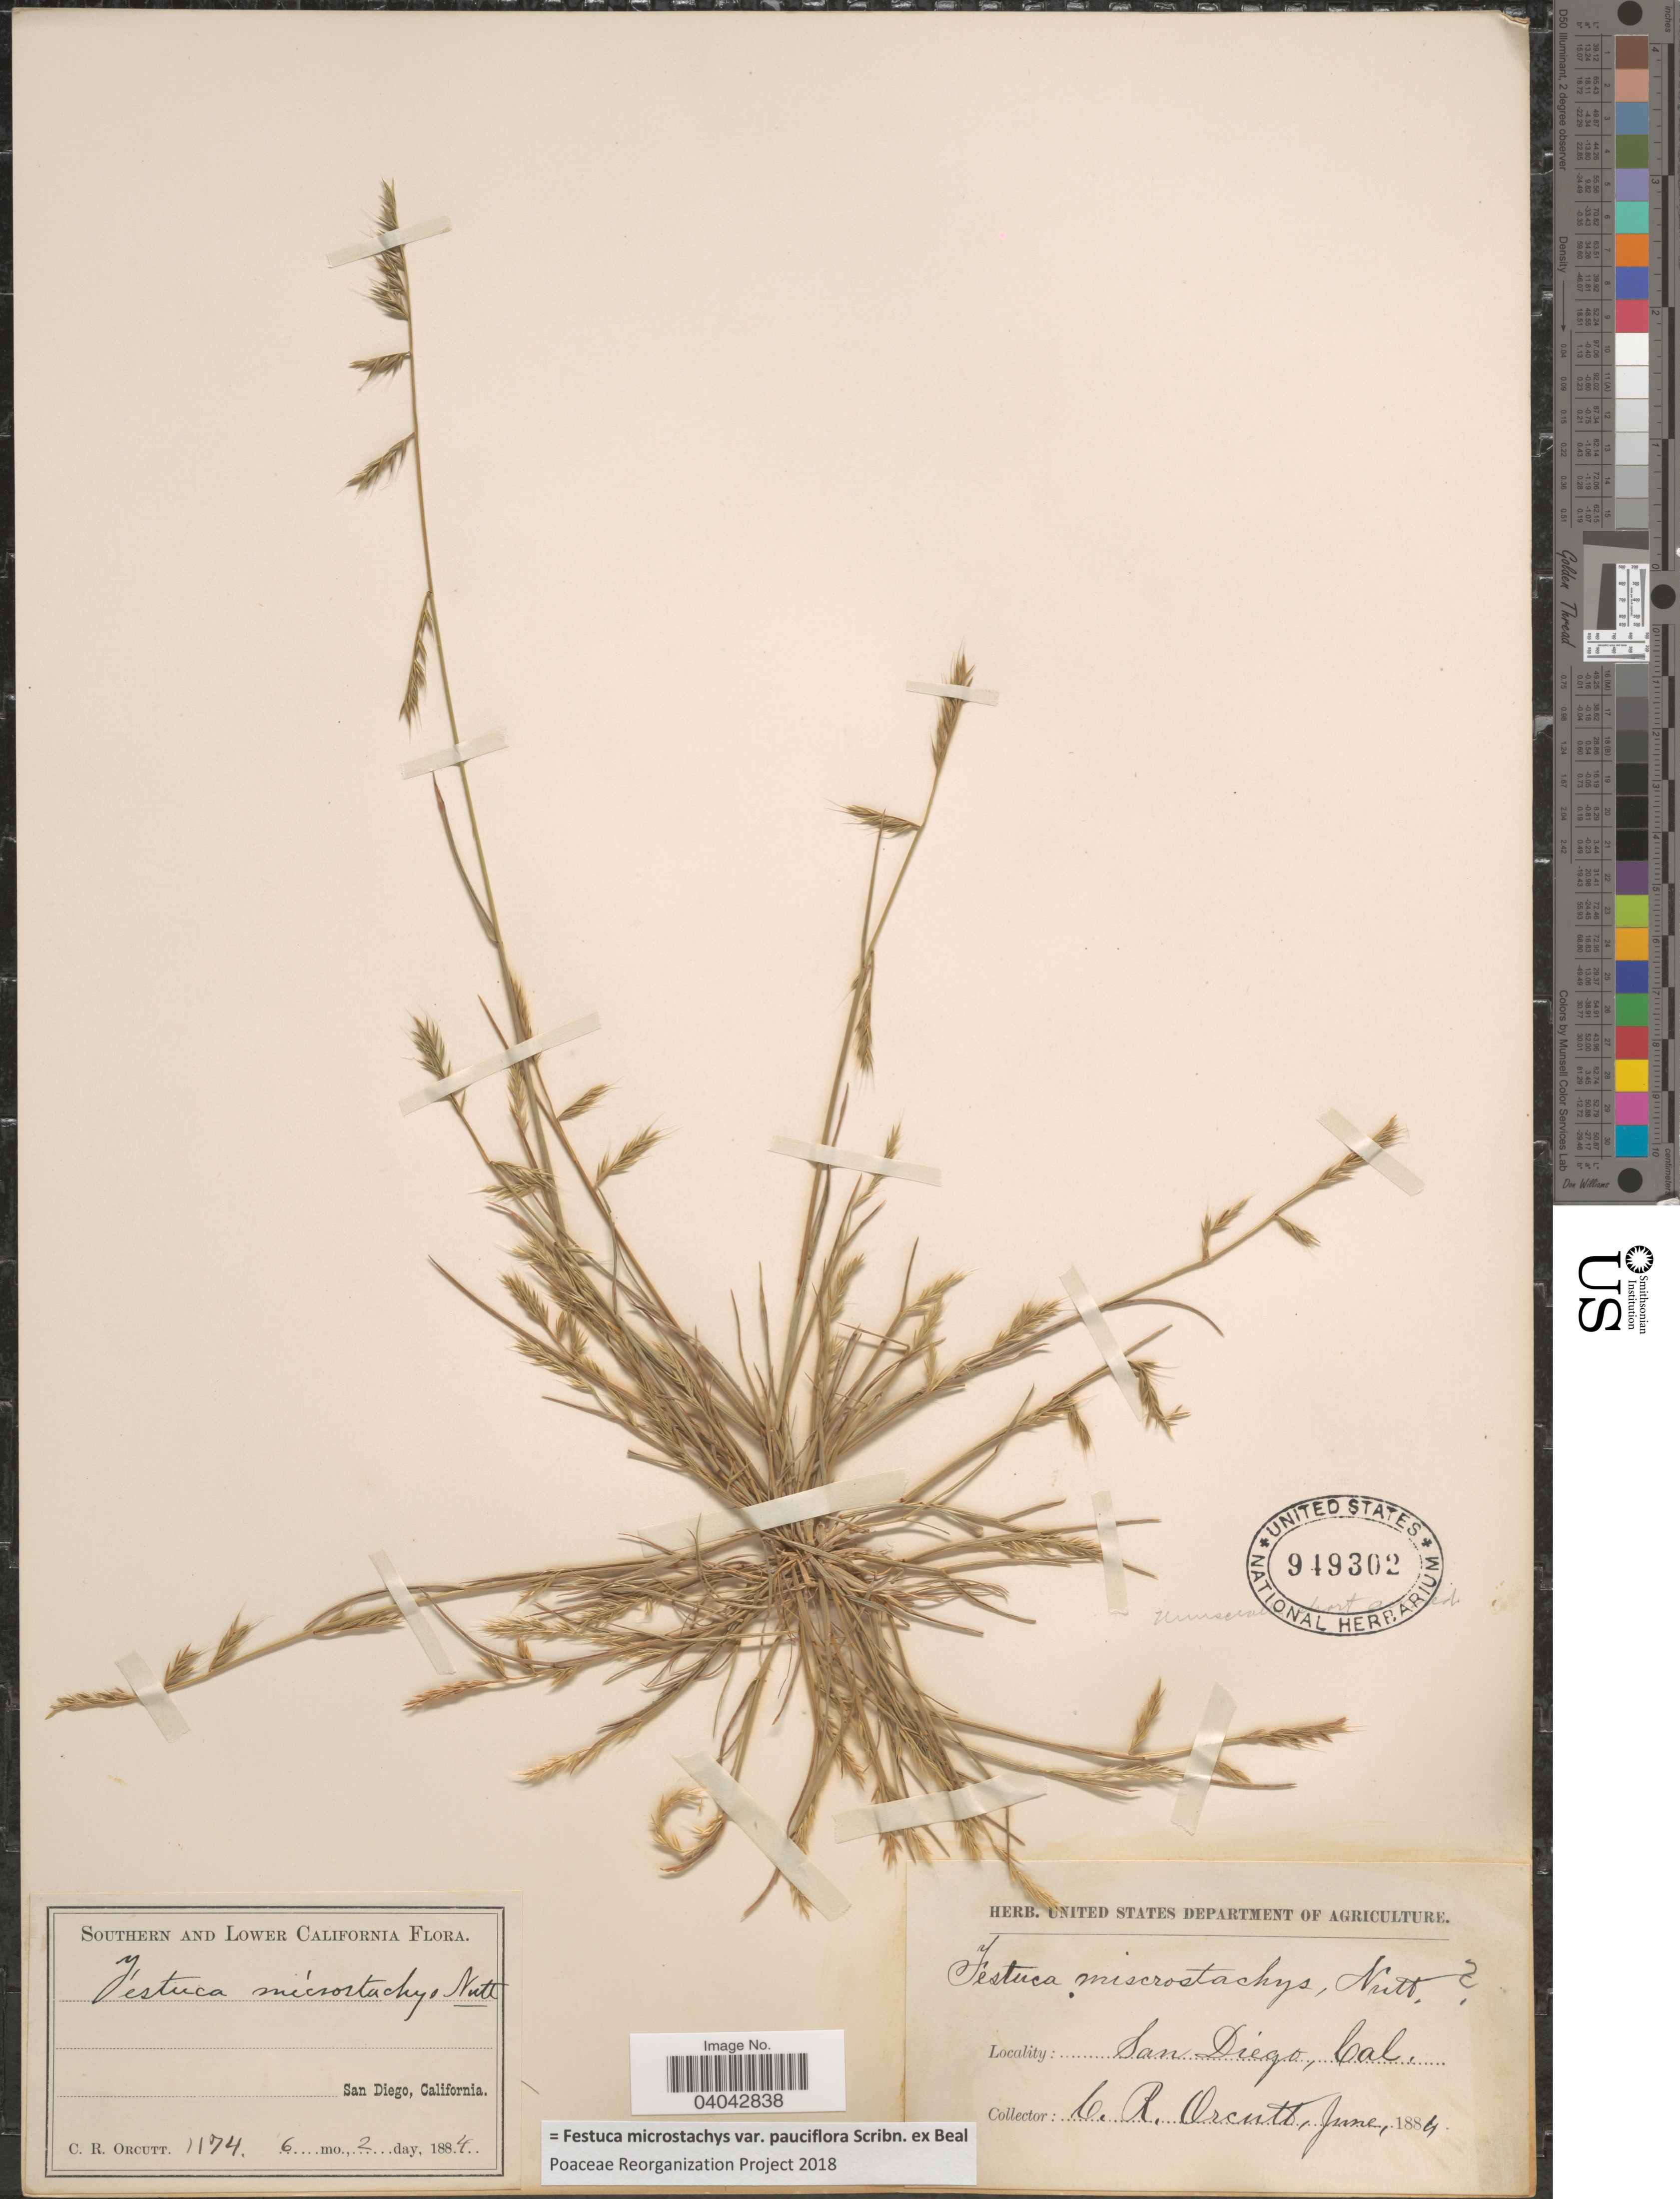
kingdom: Plantae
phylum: Tracheophyta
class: Liliopsida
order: Poales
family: Poaceae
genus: Festuca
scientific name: Festuca microstachys var. pauciflora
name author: Scribn. ex W.J. Beal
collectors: C. R. Orcutt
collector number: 1174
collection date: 1884-06-02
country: United States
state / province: California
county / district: San Diego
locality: Southern California, San Diego.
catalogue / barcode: US 949302